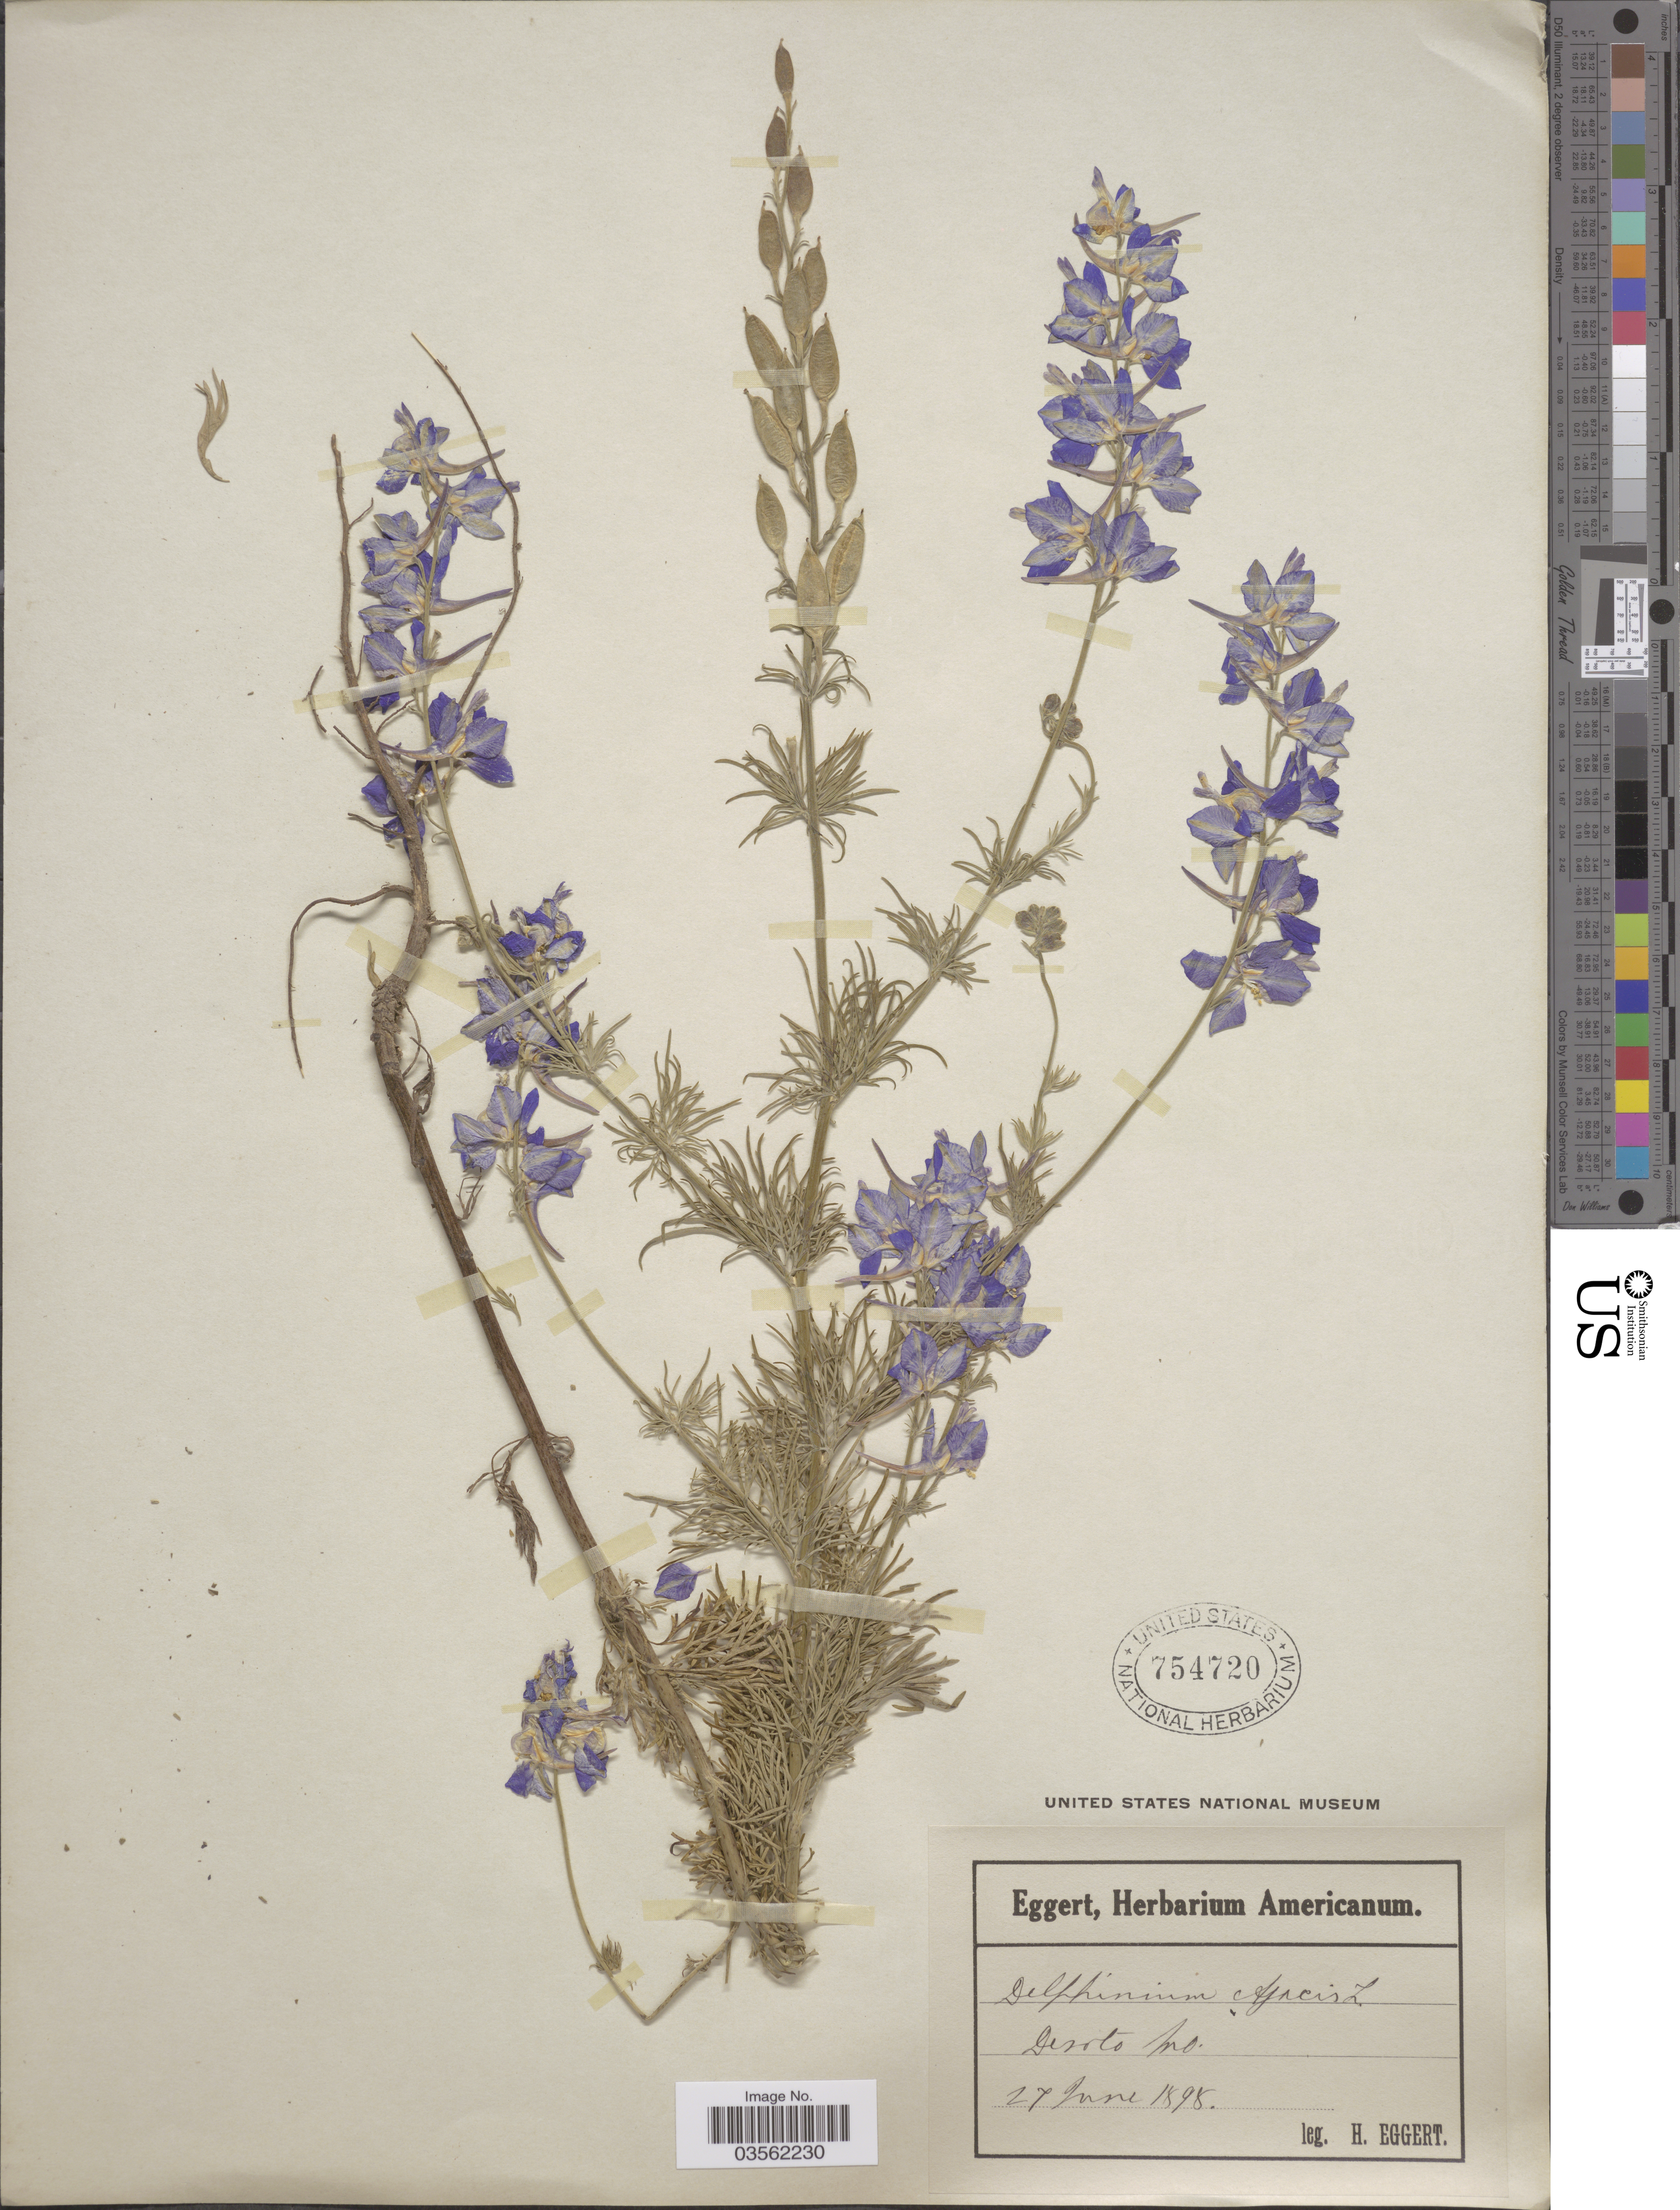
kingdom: Plantae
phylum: Tracheophyta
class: Magnoliopsida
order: Ranunculales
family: Ranunculaceae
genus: Delphinium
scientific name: Delphinium ajacis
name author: L.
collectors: H. Eggert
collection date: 1895-06-24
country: United States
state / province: Missouri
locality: Desoto.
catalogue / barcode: US 754720